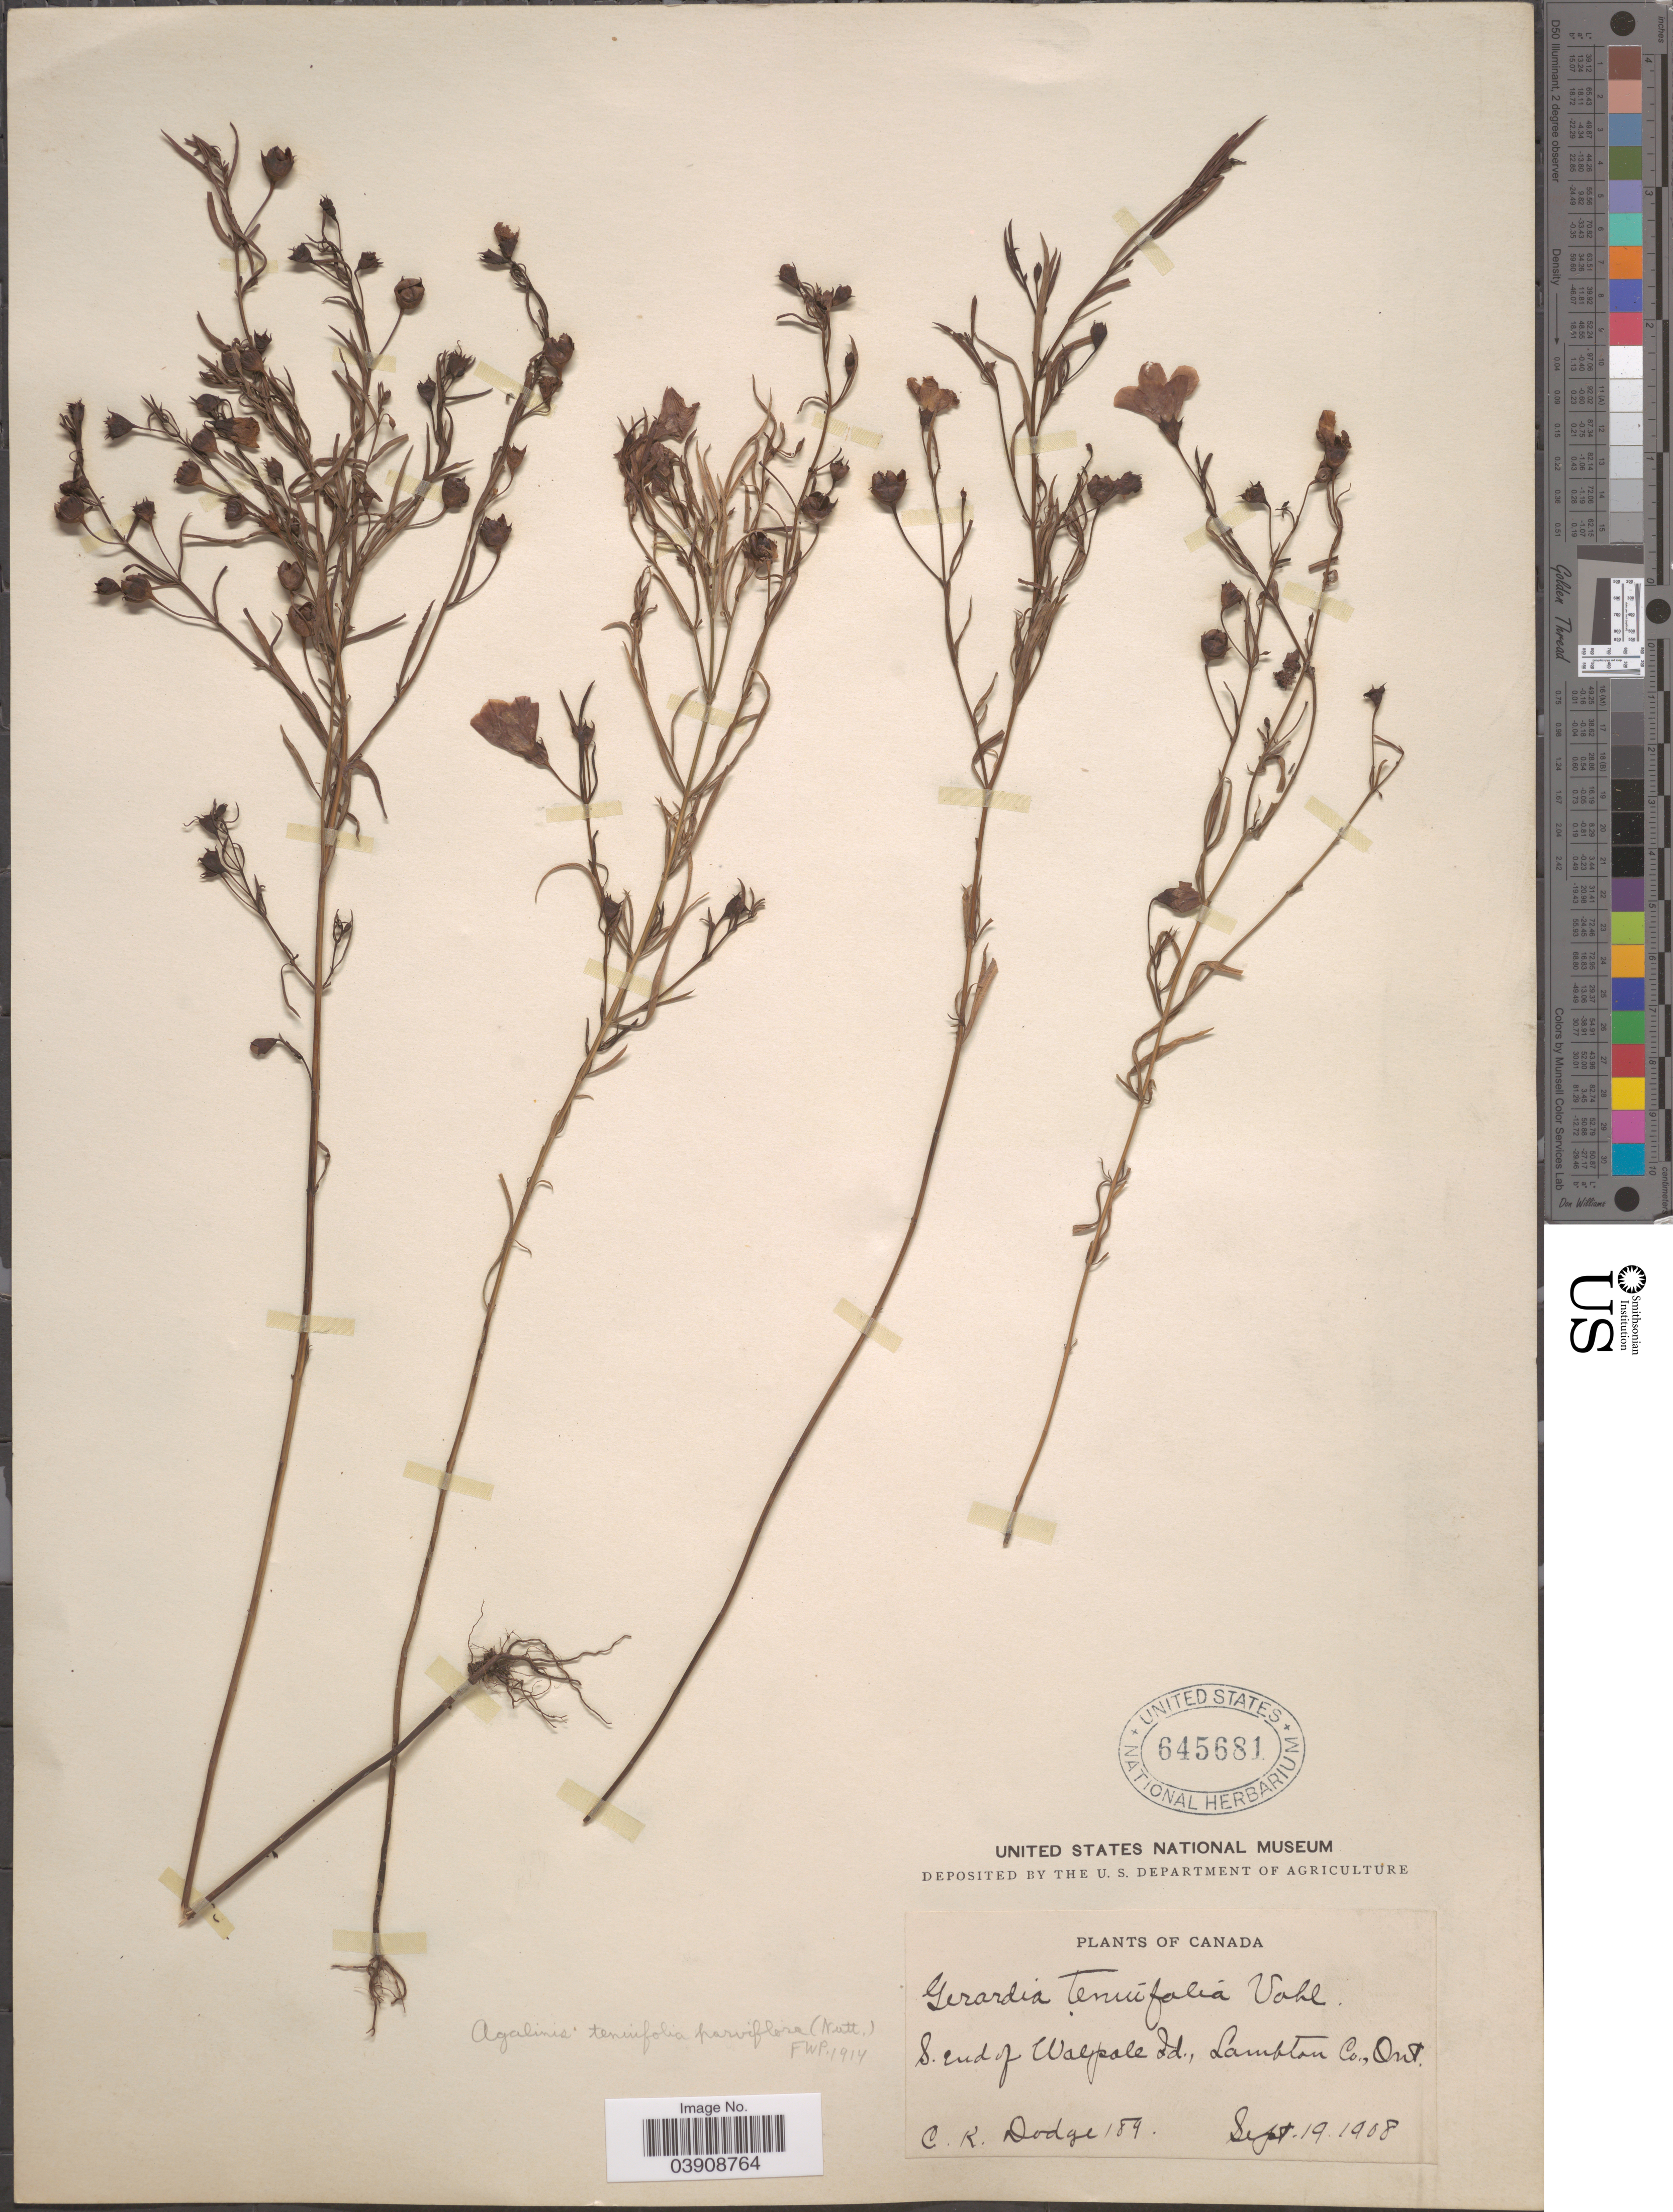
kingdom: Plantae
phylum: Tracheophyta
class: Magnoliopsida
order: Lamiales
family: Orobanchaceae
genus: Agalinis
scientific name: Agalinis tenuifolia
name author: (Vahl) Raf.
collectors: C. Dodge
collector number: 189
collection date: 1908-09-19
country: Canada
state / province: Ontario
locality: S. end of Walpole Id., Lambton Co.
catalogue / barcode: US 645681